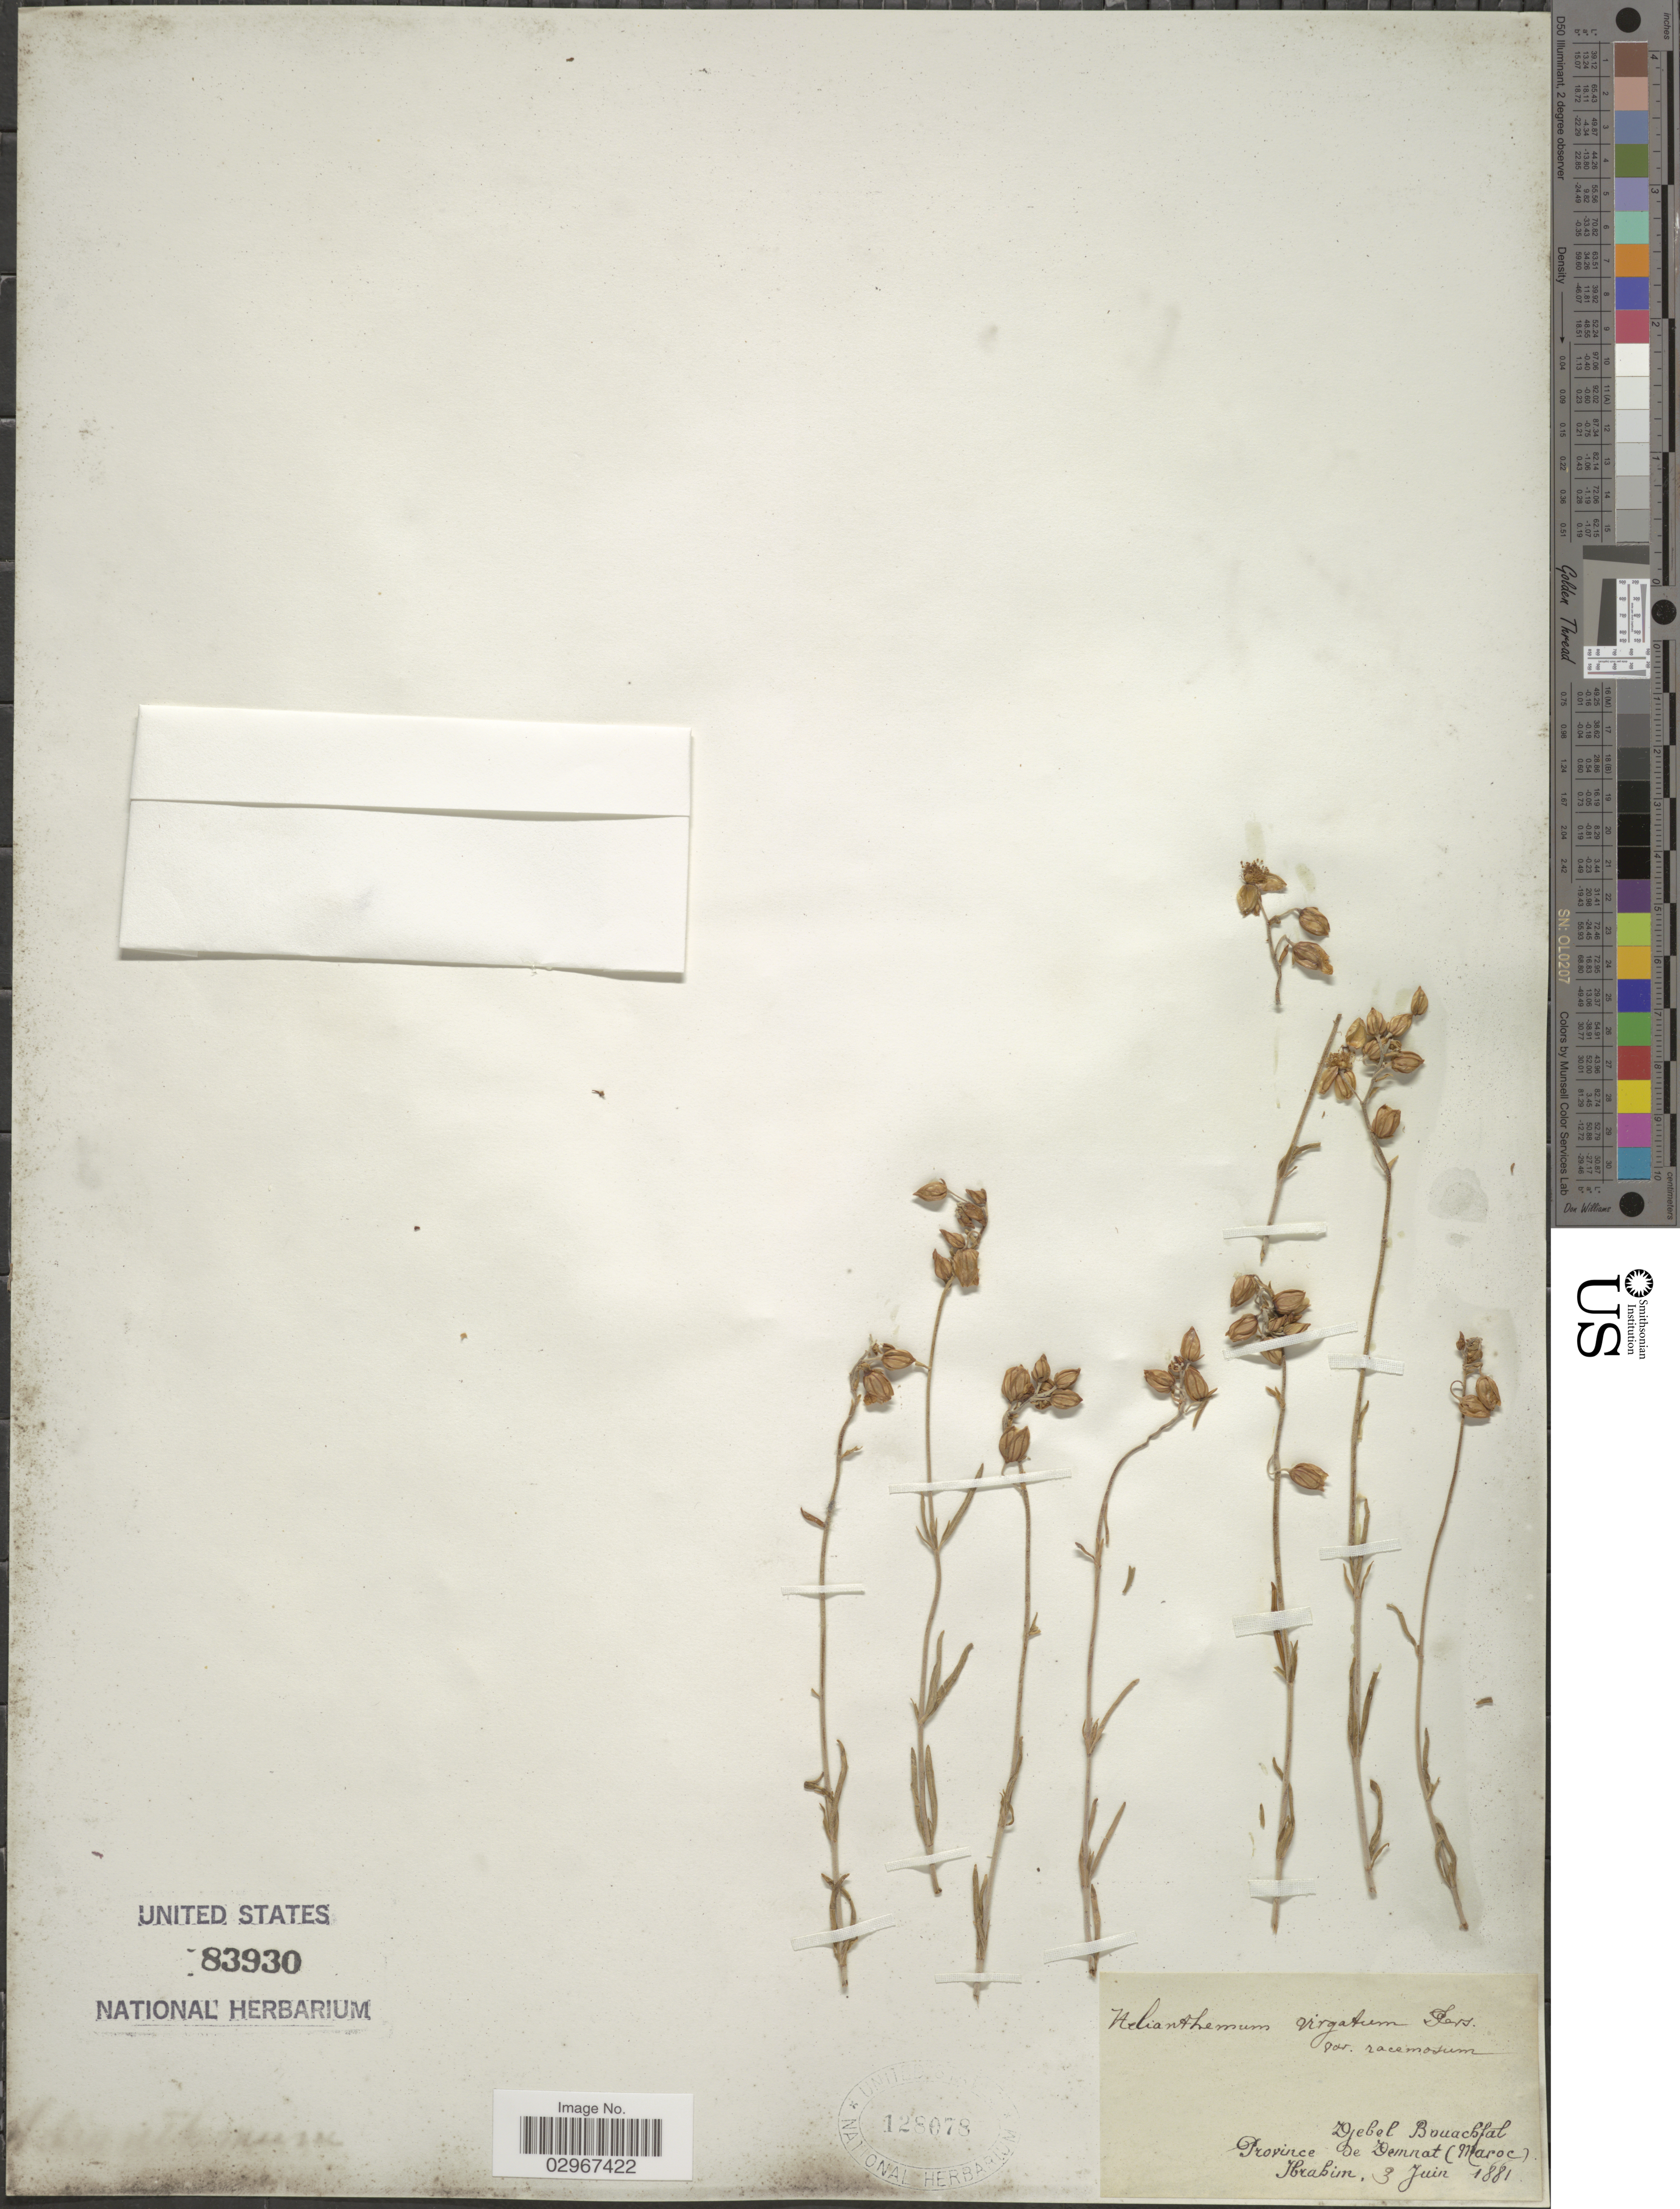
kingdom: Plantae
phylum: Tracheophyta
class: Magnoliopsida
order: Malvales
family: Cistaceae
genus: Helianthemum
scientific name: Helianthemum virgatum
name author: (Desf.) Pers.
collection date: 1881-06-03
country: Morocco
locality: Djebel Bouachfal. Province de Demnat (Maroc). Ibrabim.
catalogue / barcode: US 83930